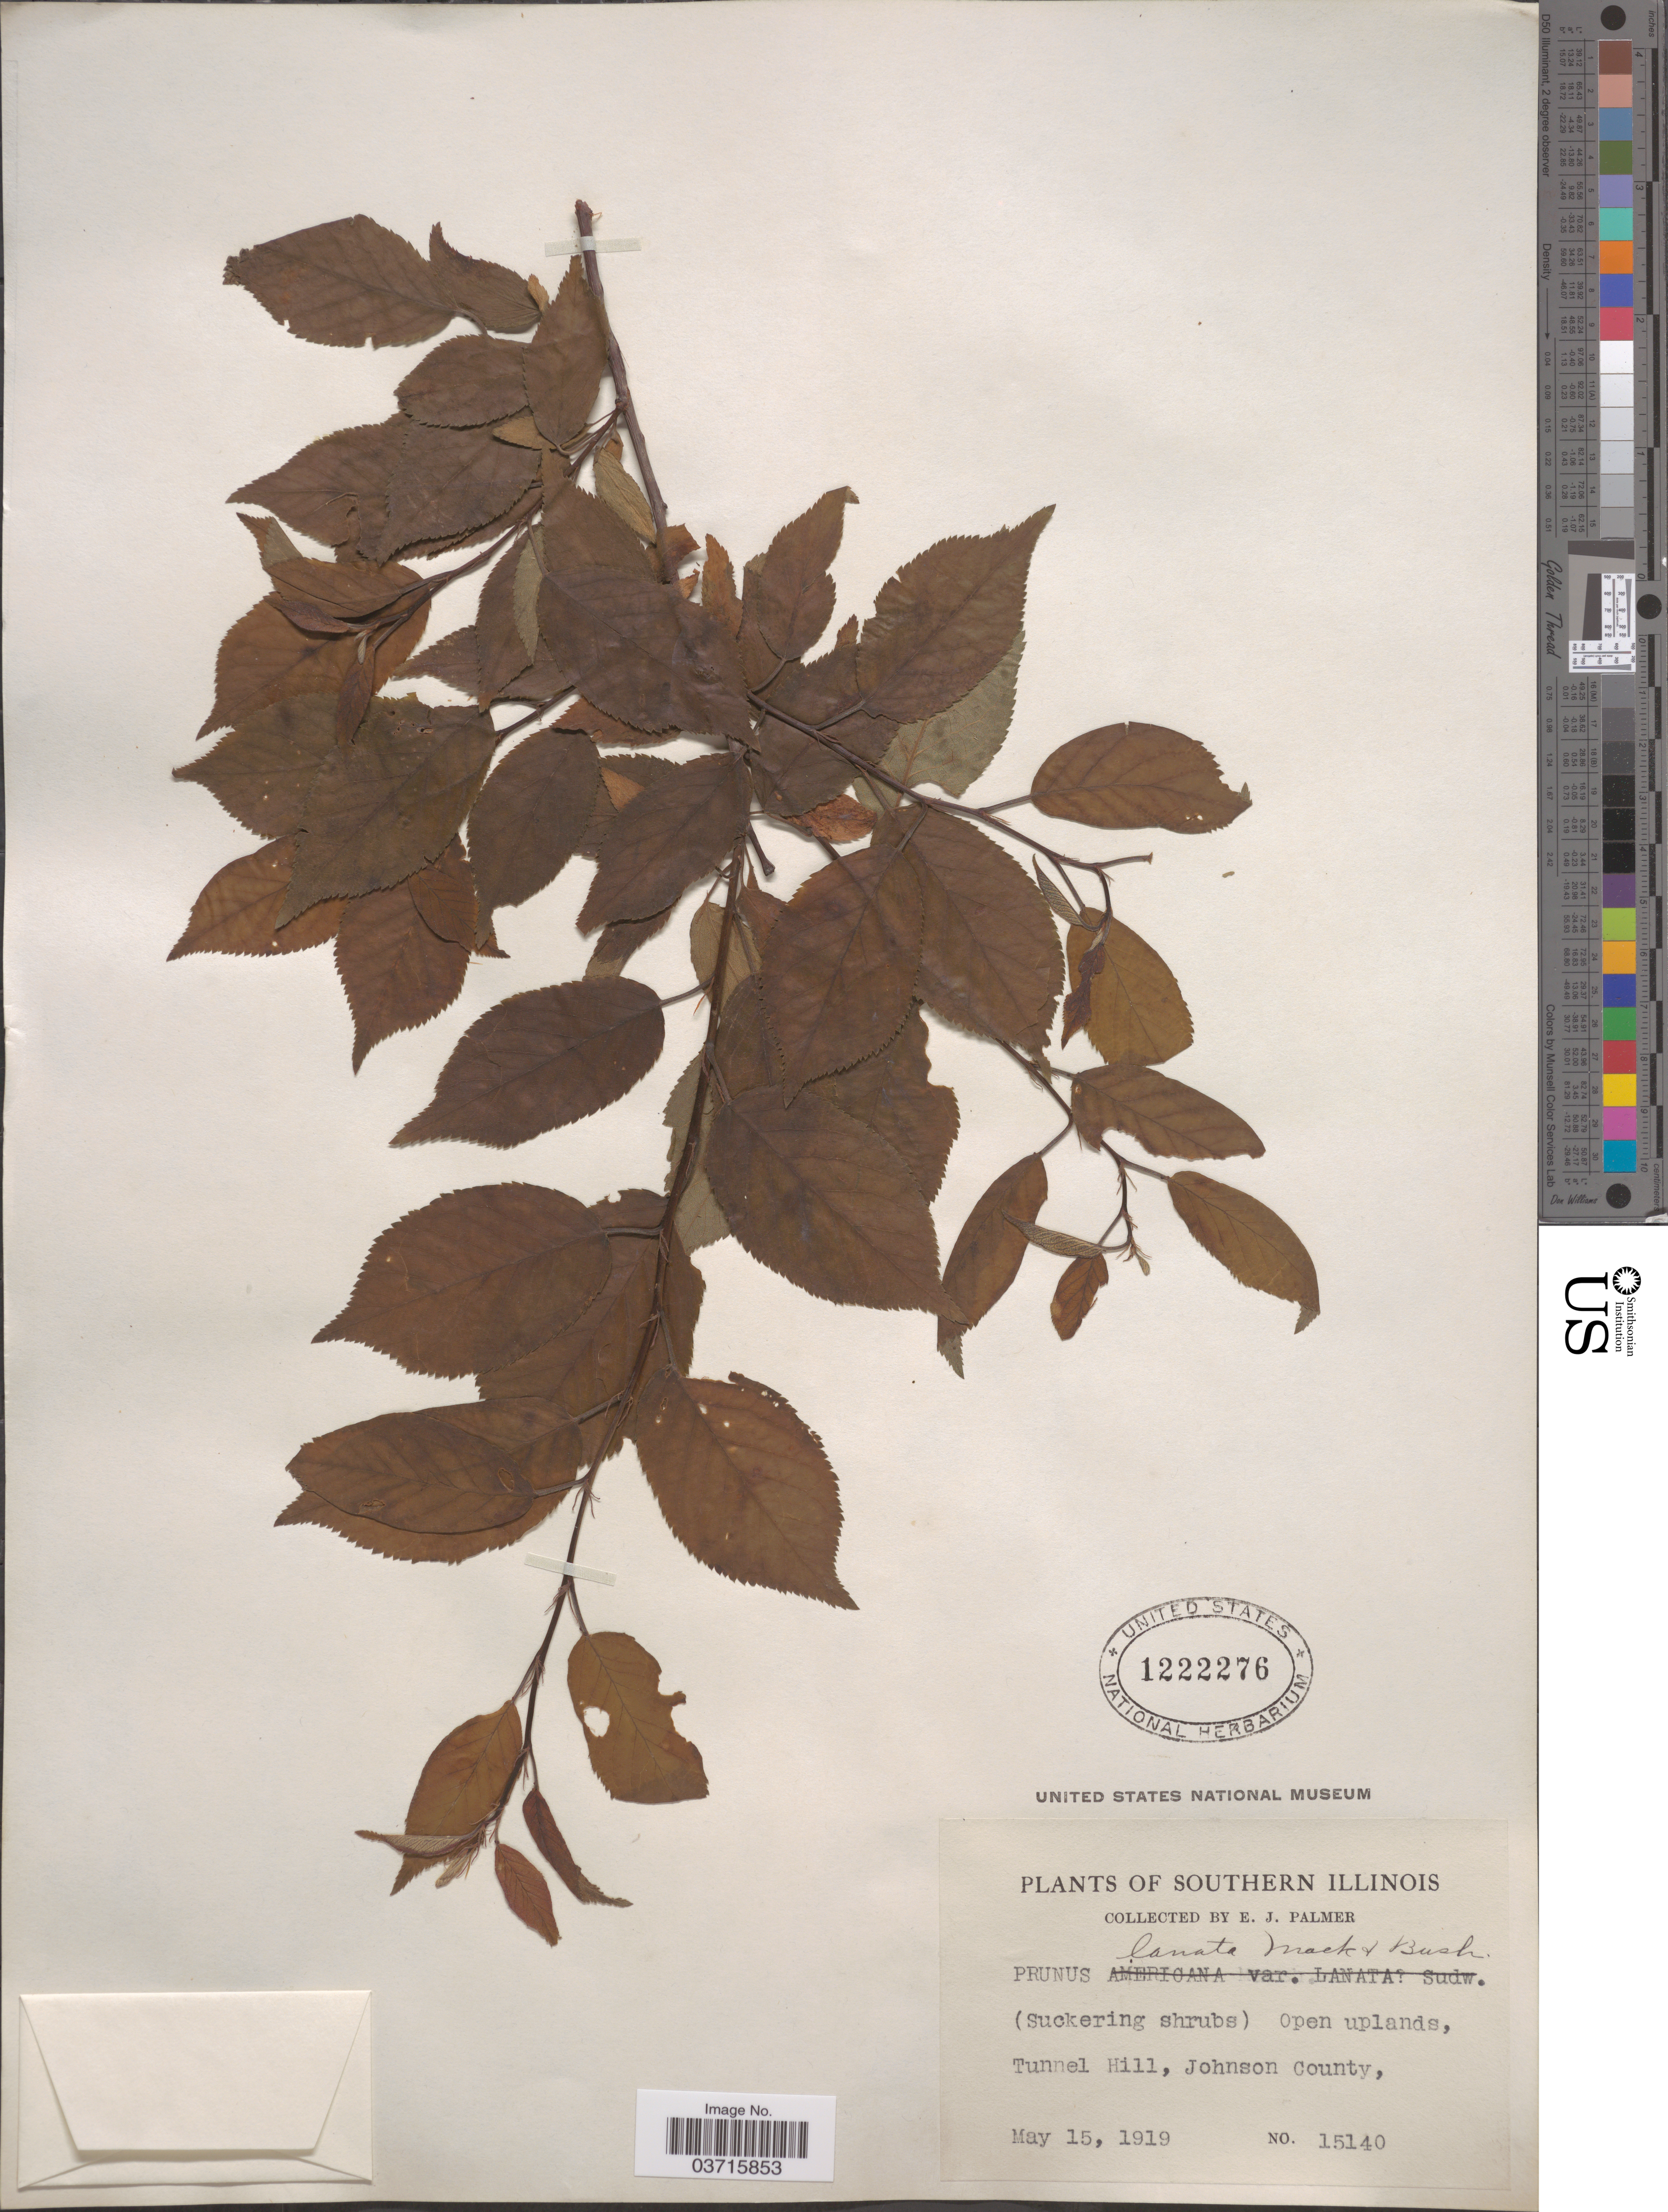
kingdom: Plantae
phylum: Tracheophyta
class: Magnoliopsida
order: Rosales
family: Rosaceae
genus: Prunus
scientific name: Prunus lanata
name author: (Sudw.) Mack. & Bush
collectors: E. J. Palmer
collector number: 15140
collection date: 1919-05-15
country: United States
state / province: Illinois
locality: Southern Illinois. Open uplands, Tunnel Hill, Johnson County.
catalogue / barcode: US 1222276